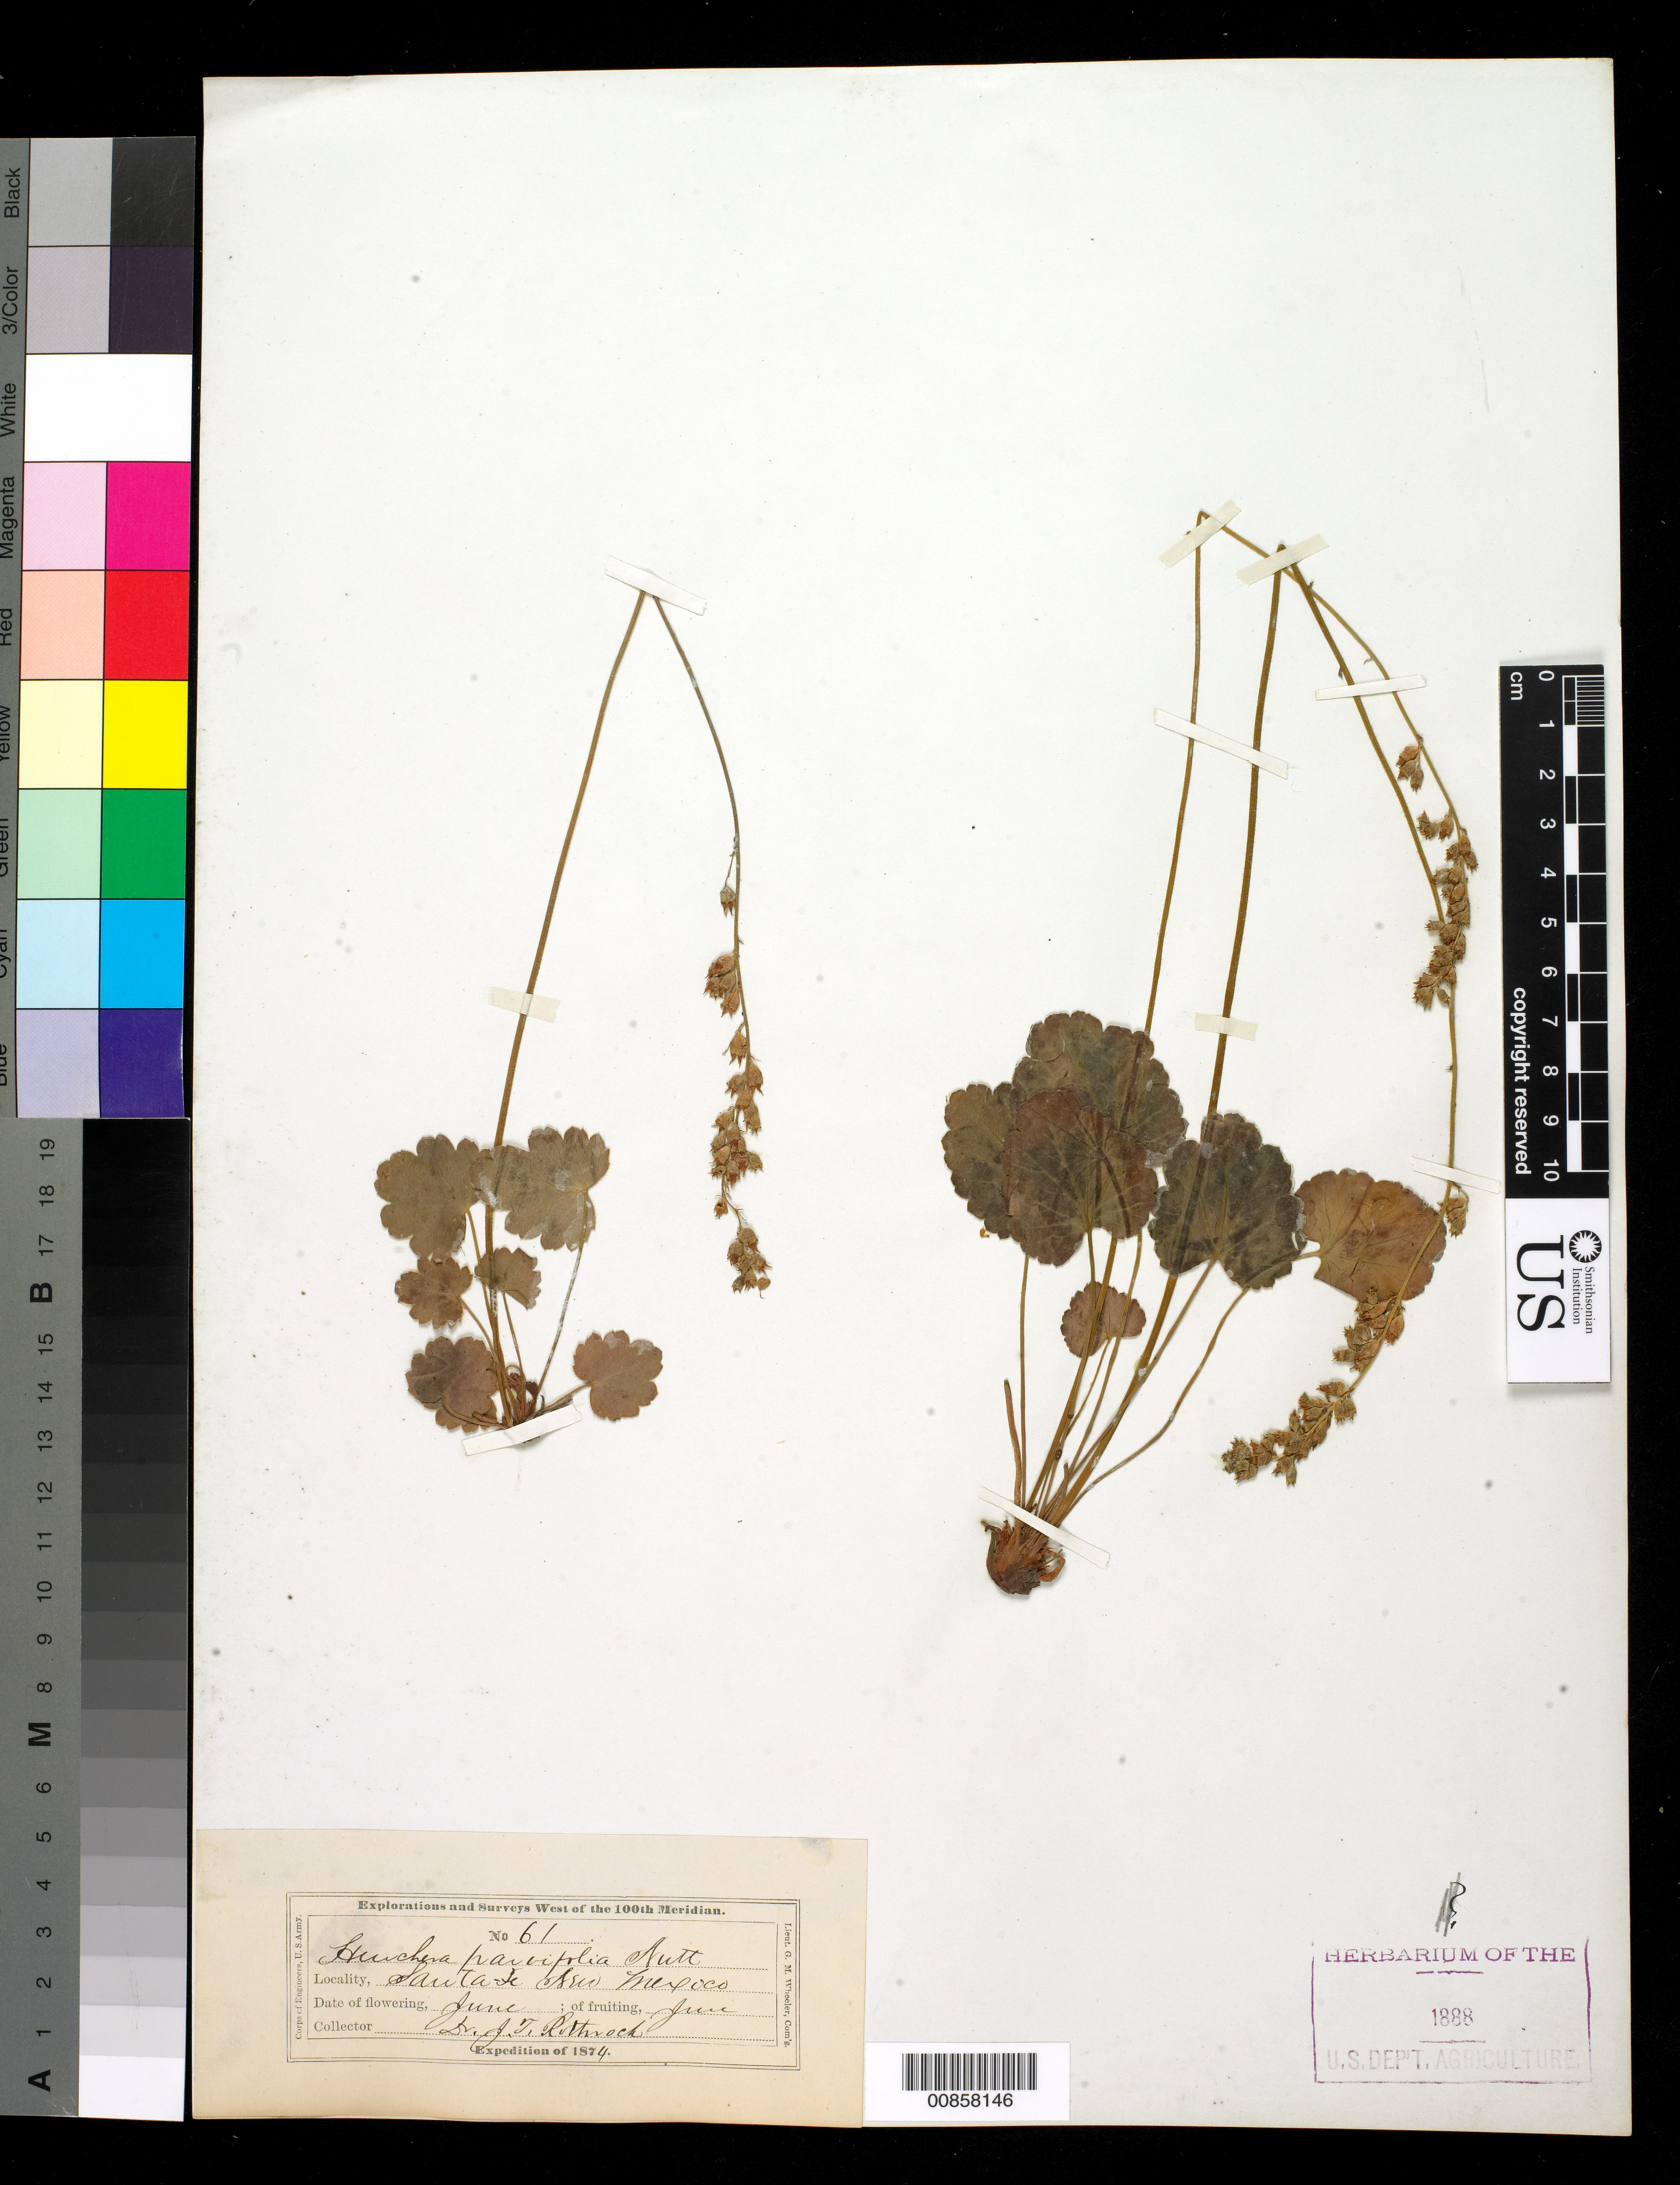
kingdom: Plantae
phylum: Tracheophyta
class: Magnoliopsida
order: Saxifragales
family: Saxifragaceae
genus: Heuchera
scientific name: Heuchera parvifolia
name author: Nutt.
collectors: J. T. Rothrock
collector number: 61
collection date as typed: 1874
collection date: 1874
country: United States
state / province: New Mexico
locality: Santa Fe